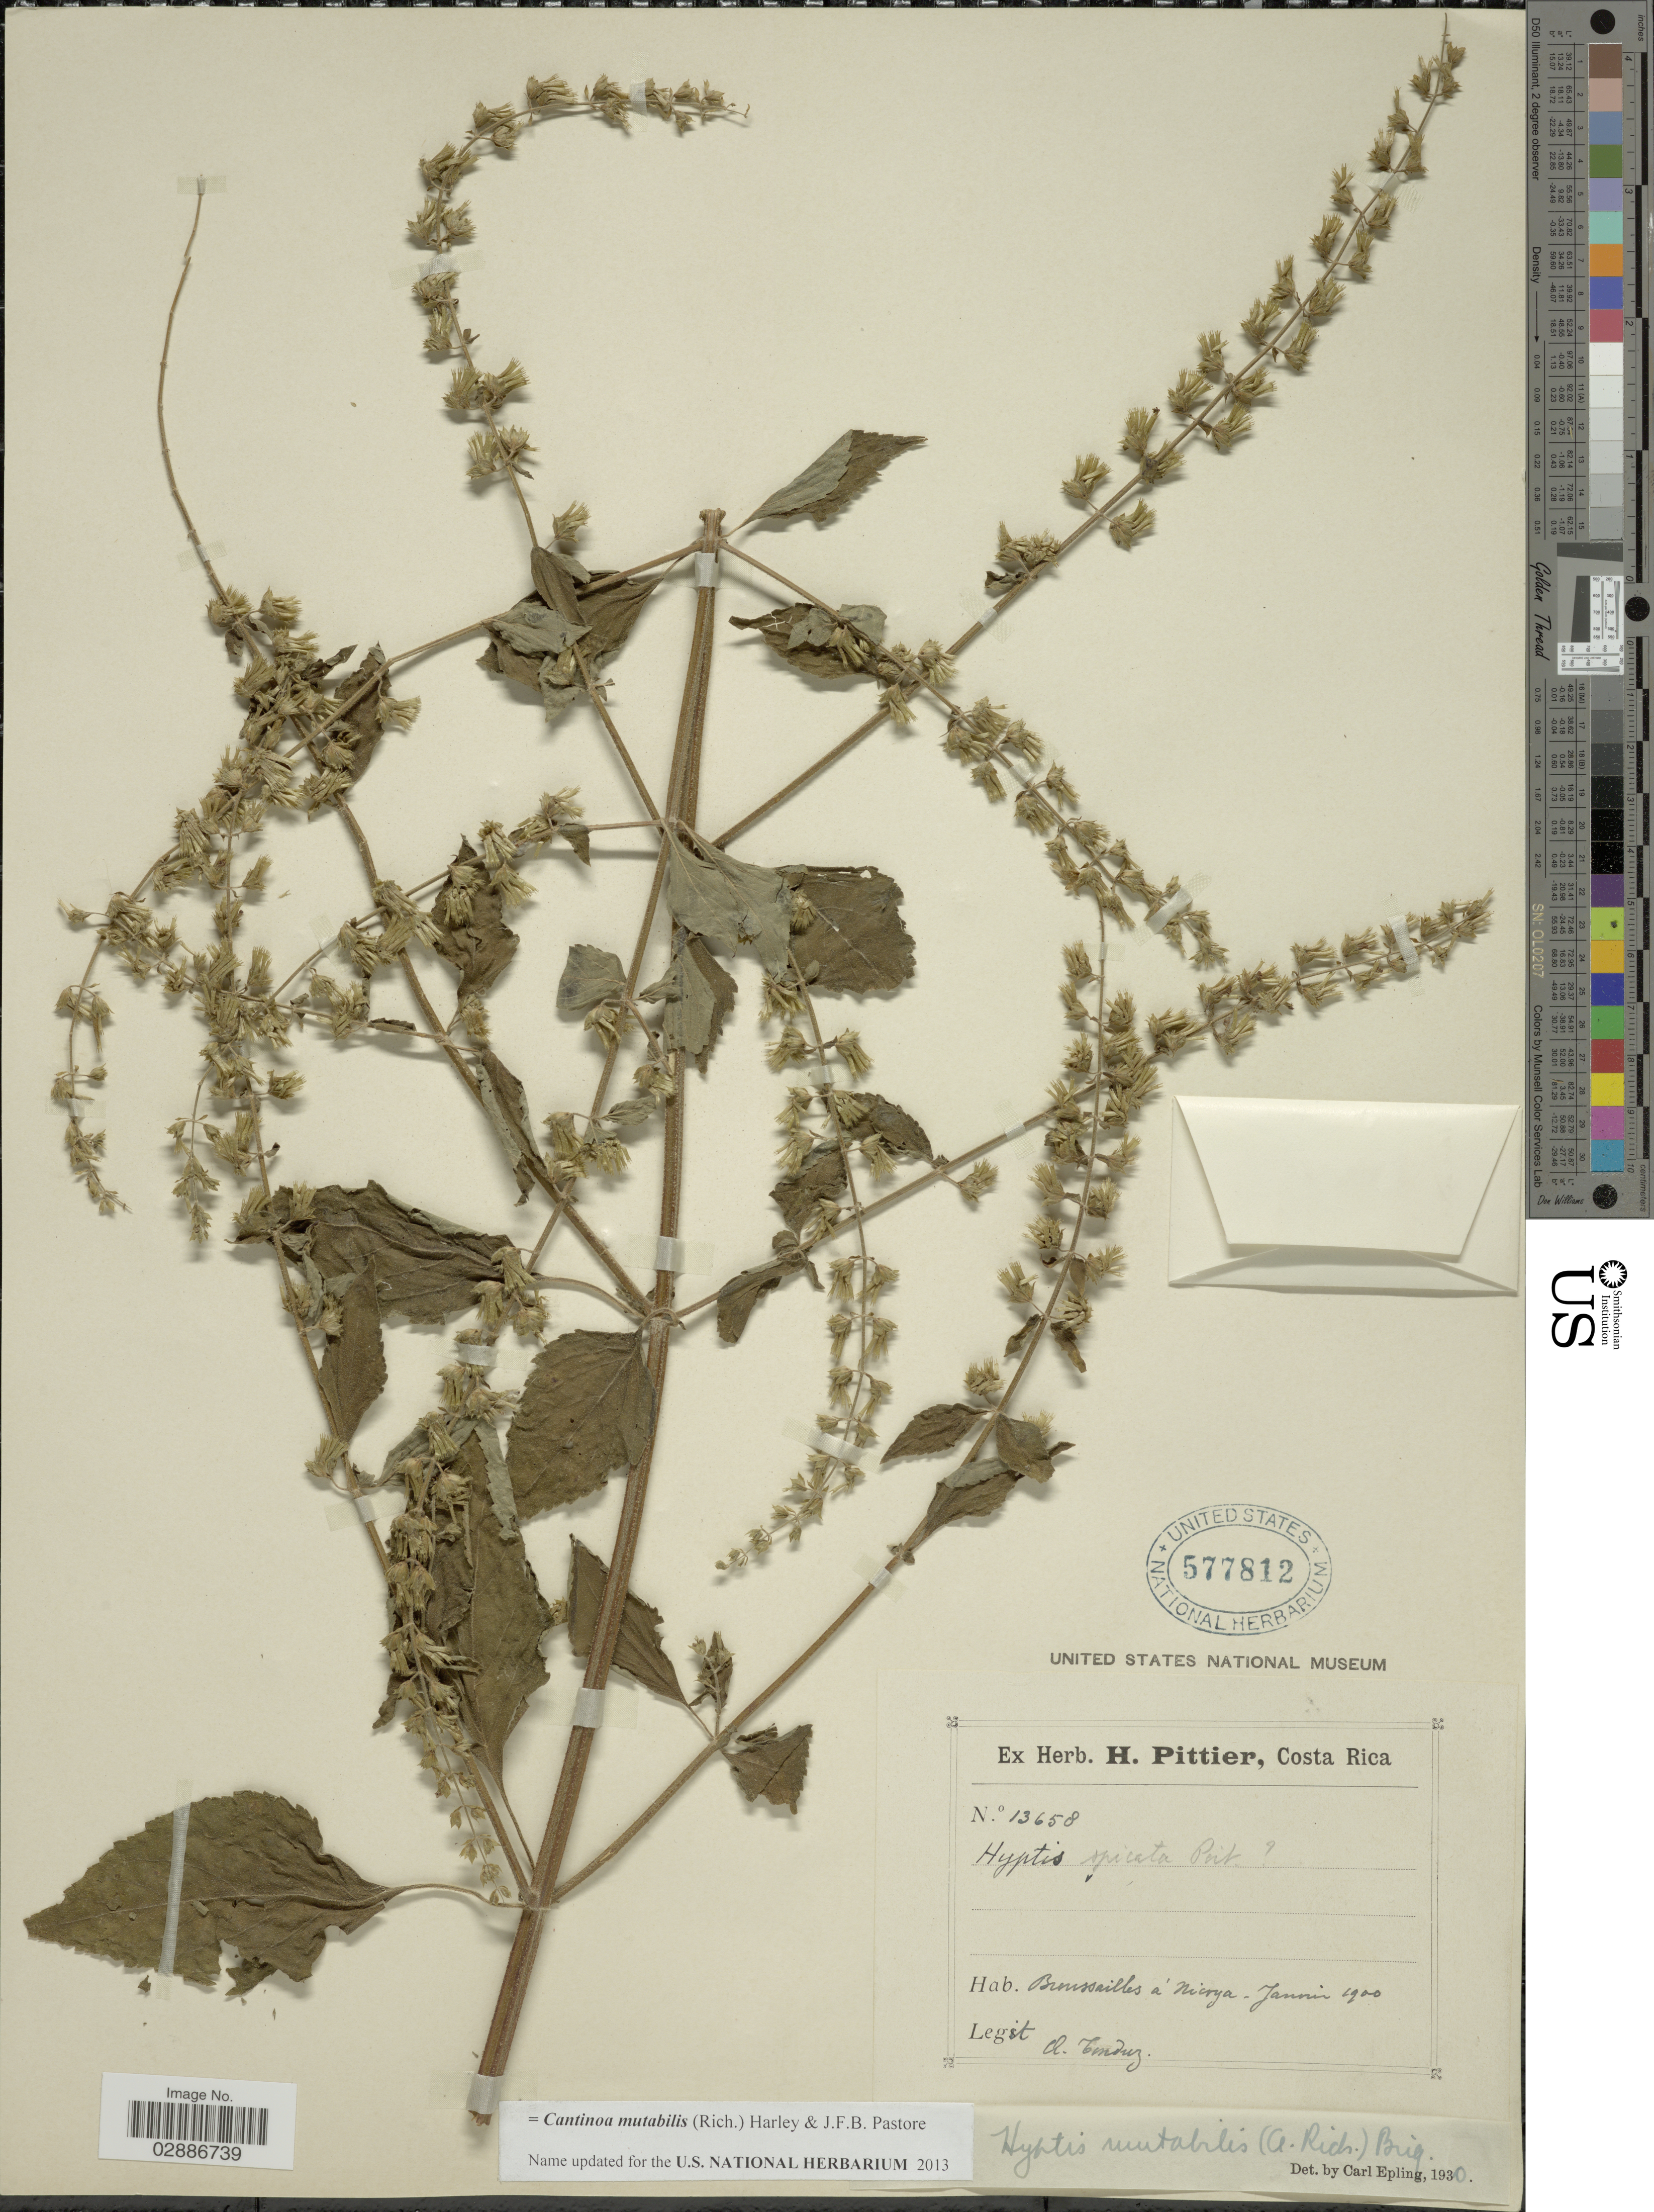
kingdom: Plantae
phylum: Tracheophyta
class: Magnoliopsida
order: Lamiales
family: Lamiaceae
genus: Cantinoa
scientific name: Cantinoa mutabilis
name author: (Rich.) Harley & J.F.B. Pastore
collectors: A. Tonduz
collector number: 13658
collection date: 1900-01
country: Costa Rica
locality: Broussailles á Nicoya.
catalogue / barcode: US 577812